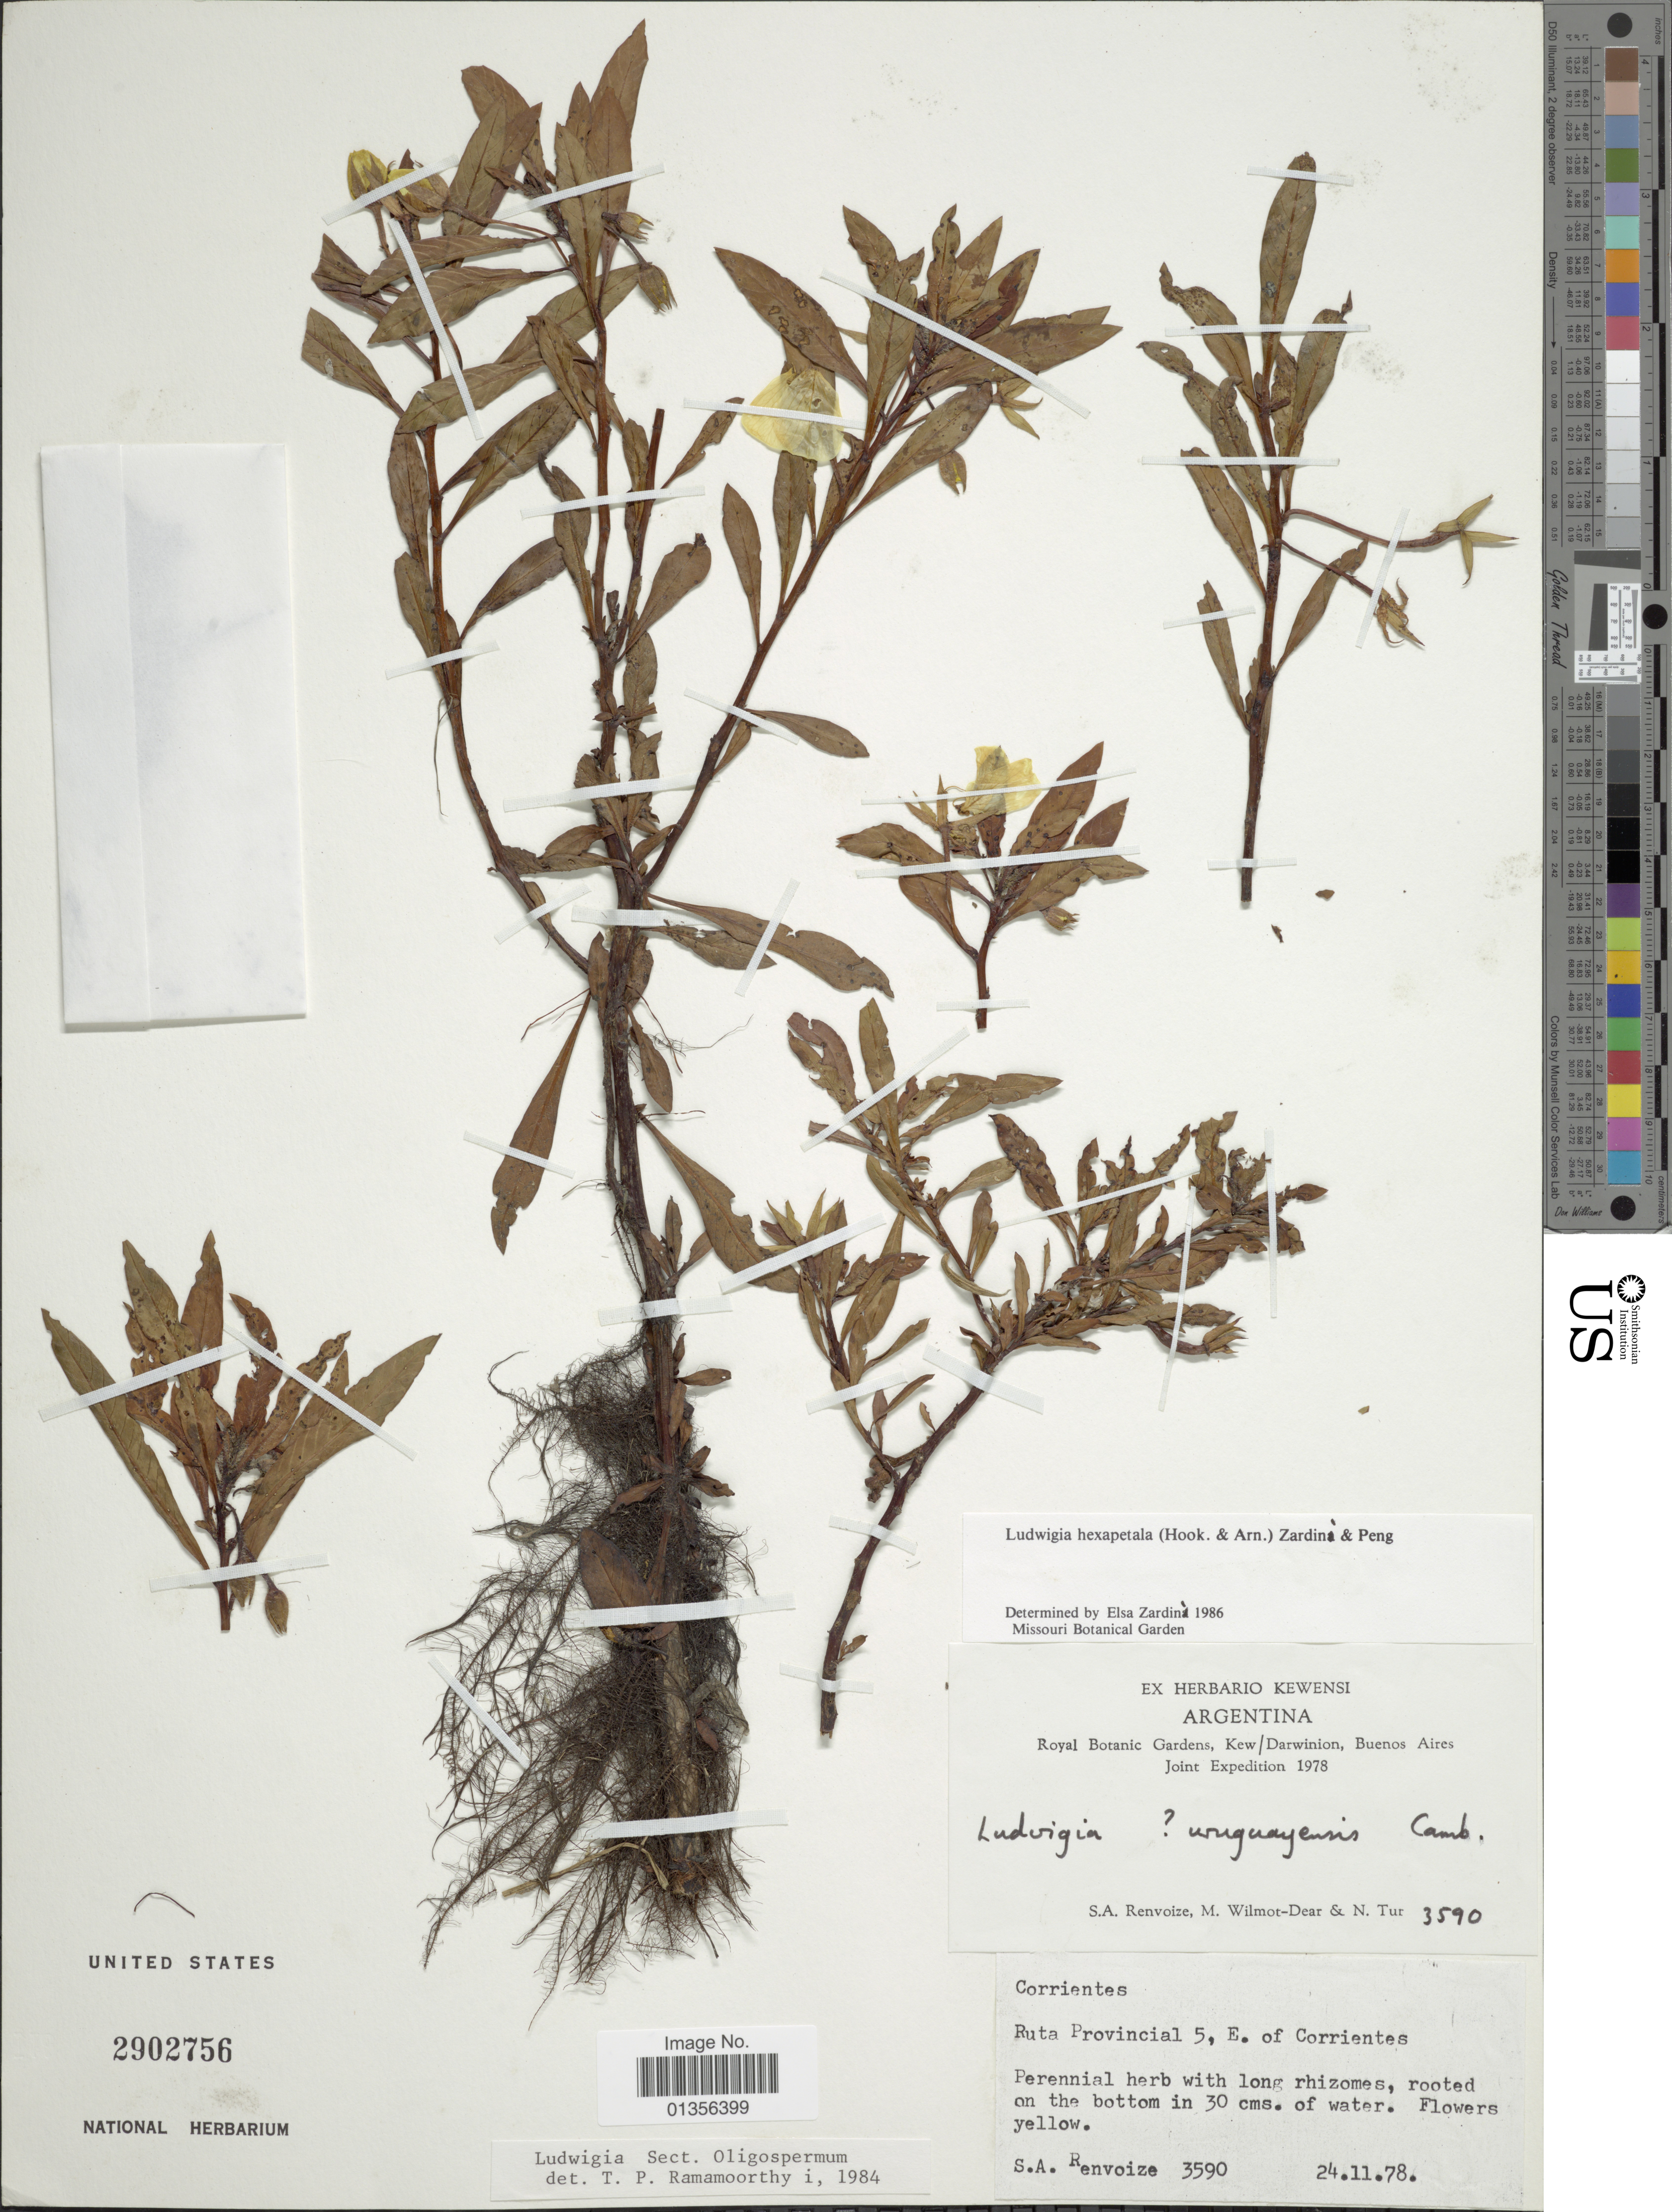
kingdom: Plantae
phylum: Tracheophyta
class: Magnoliopsida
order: Myrtales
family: Onagraceae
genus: Ludwigia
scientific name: Ludwigia hexapetala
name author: (Hook. & Arn.) Zardini et al.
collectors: S. A. Renvoize, M. Wilmot-Dear & N. Tur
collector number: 3590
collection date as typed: Transcribed d/m/y: 24/11/78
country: Argentina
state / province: Corrientes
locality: Ruta Provincial 5, E. of Corrientes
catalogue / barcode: US 2902756